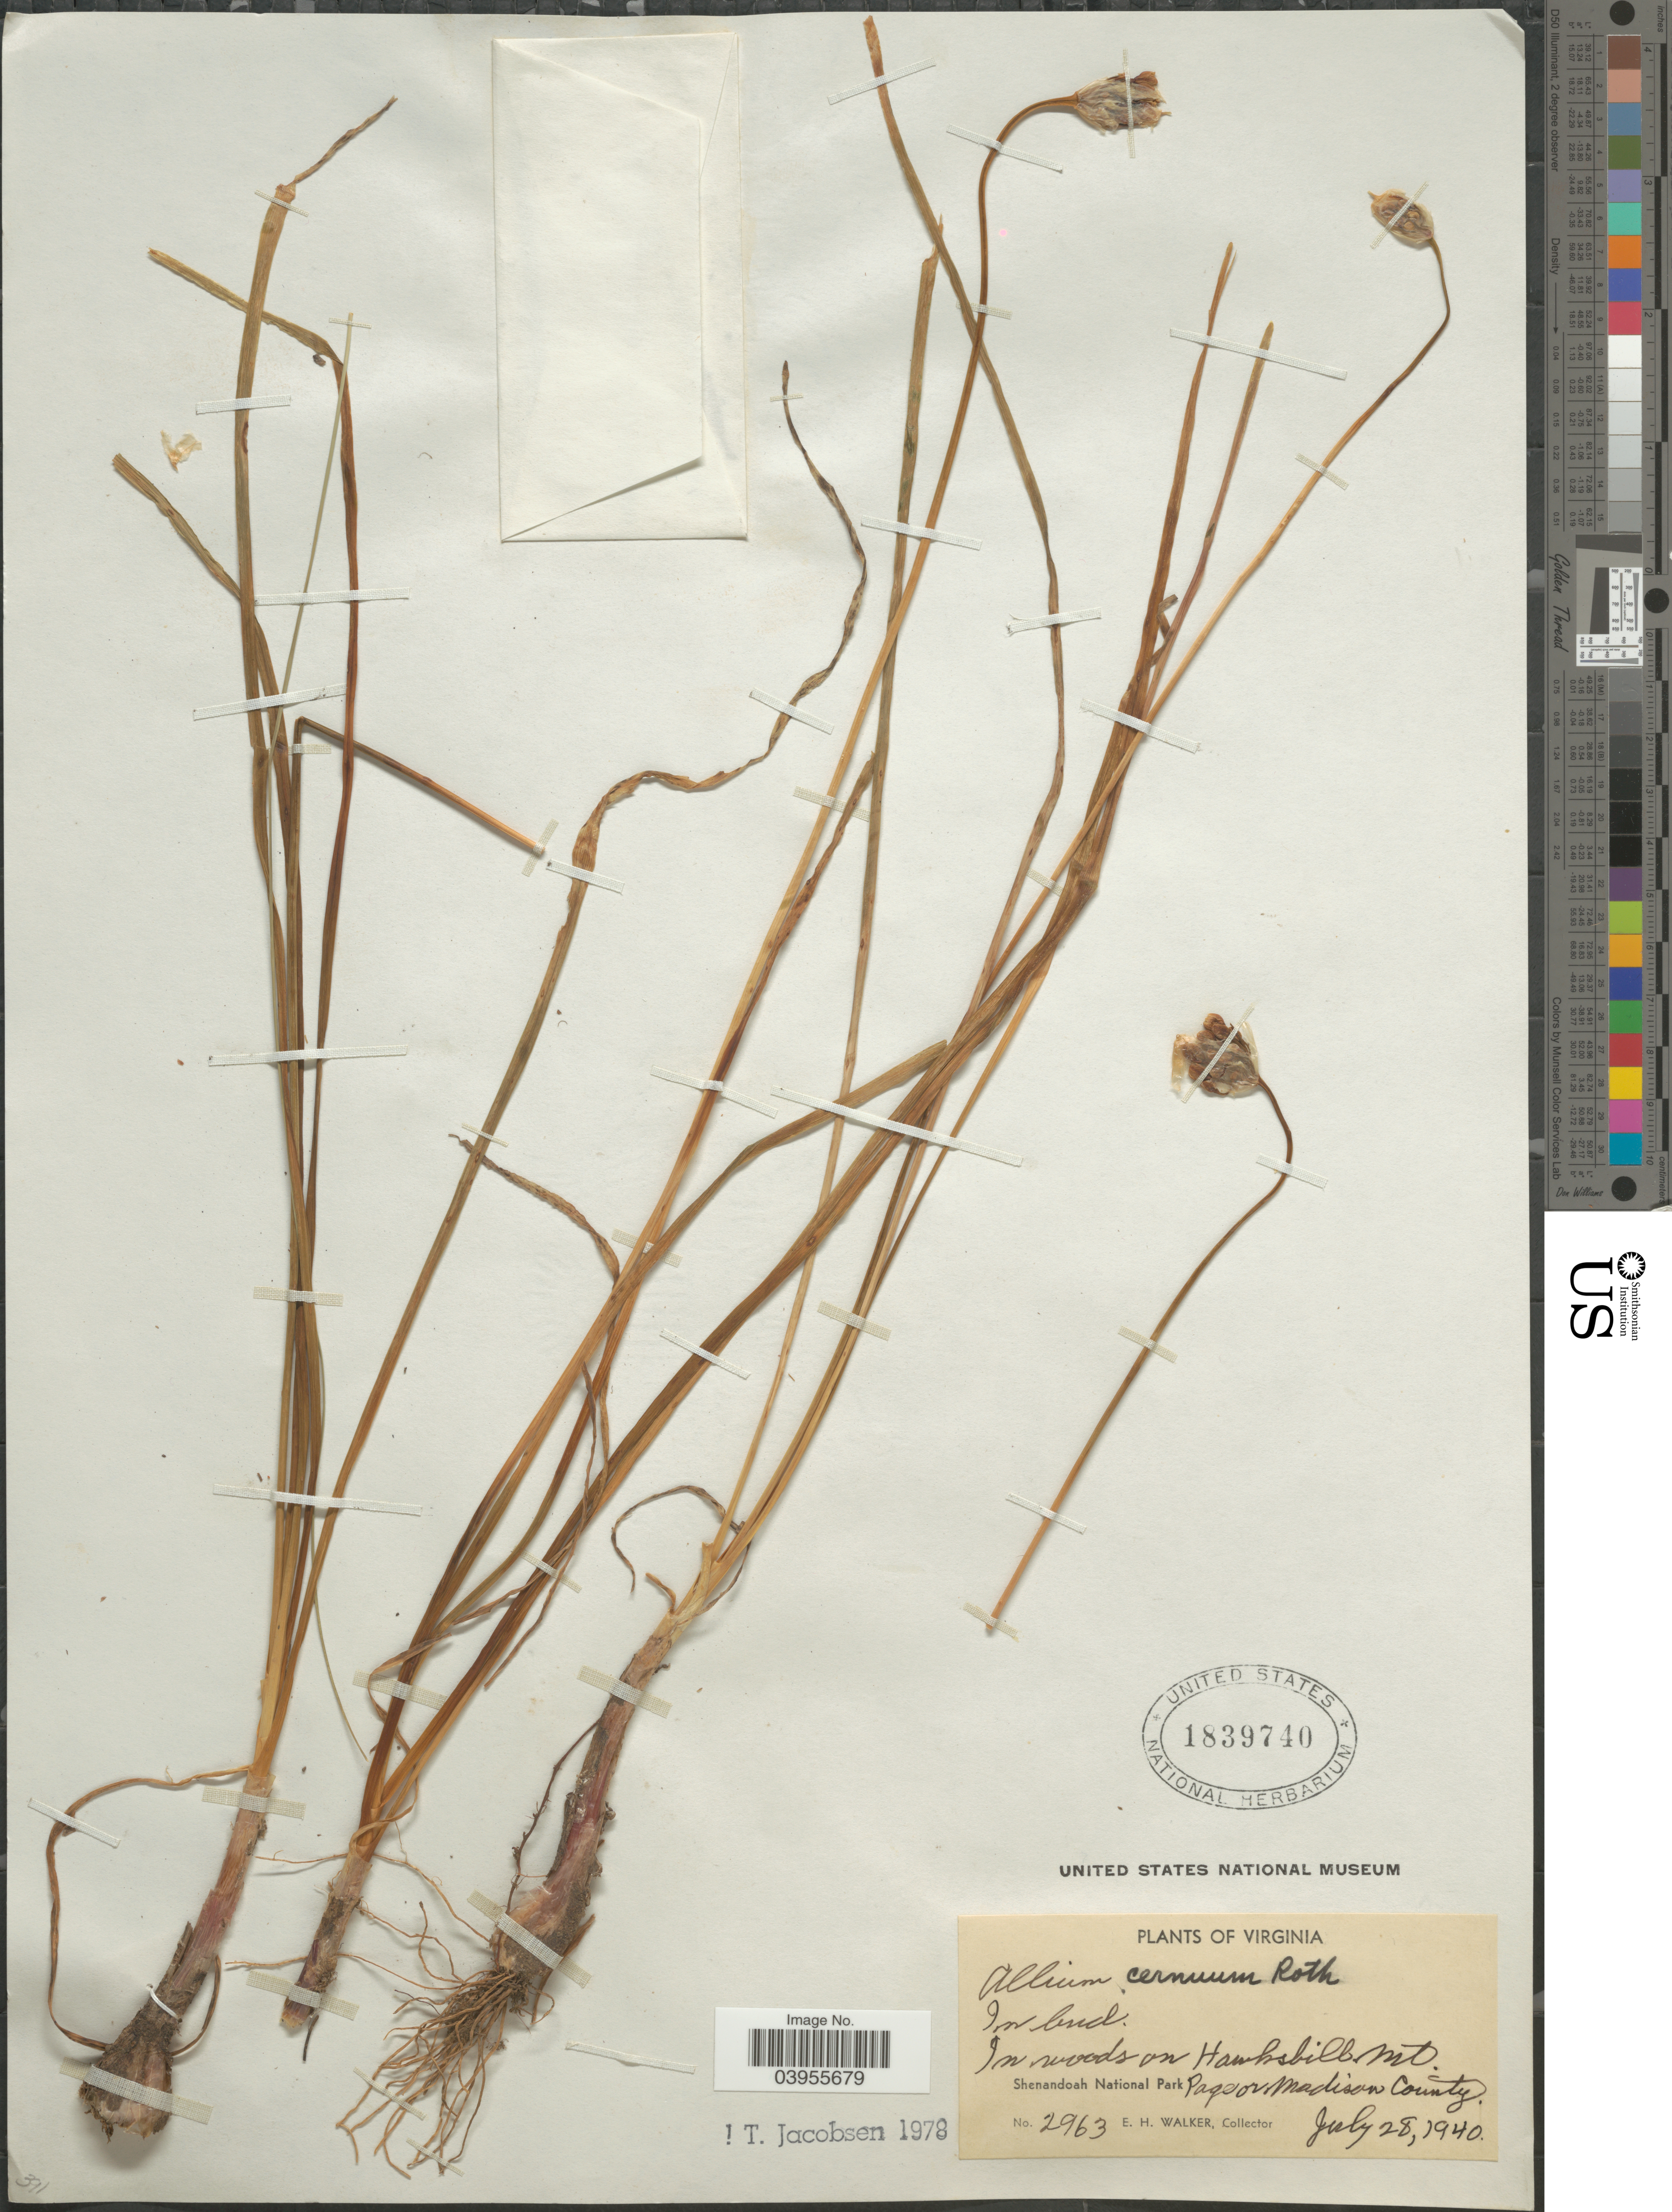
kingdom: Plantae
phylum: Tracheophyta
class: Liliopsida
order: Asparagales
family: Amaryllidaceae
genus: Allium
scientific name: Allium cernuum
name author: Roth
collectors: E. H. Walker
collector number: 2963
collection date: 1940-07-28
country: United States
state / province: Virginia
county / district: Madison / Page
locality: In woods on Hawksbill Mt. Shenandoah National Park. Page or Madison County.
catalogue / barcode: US 1839740